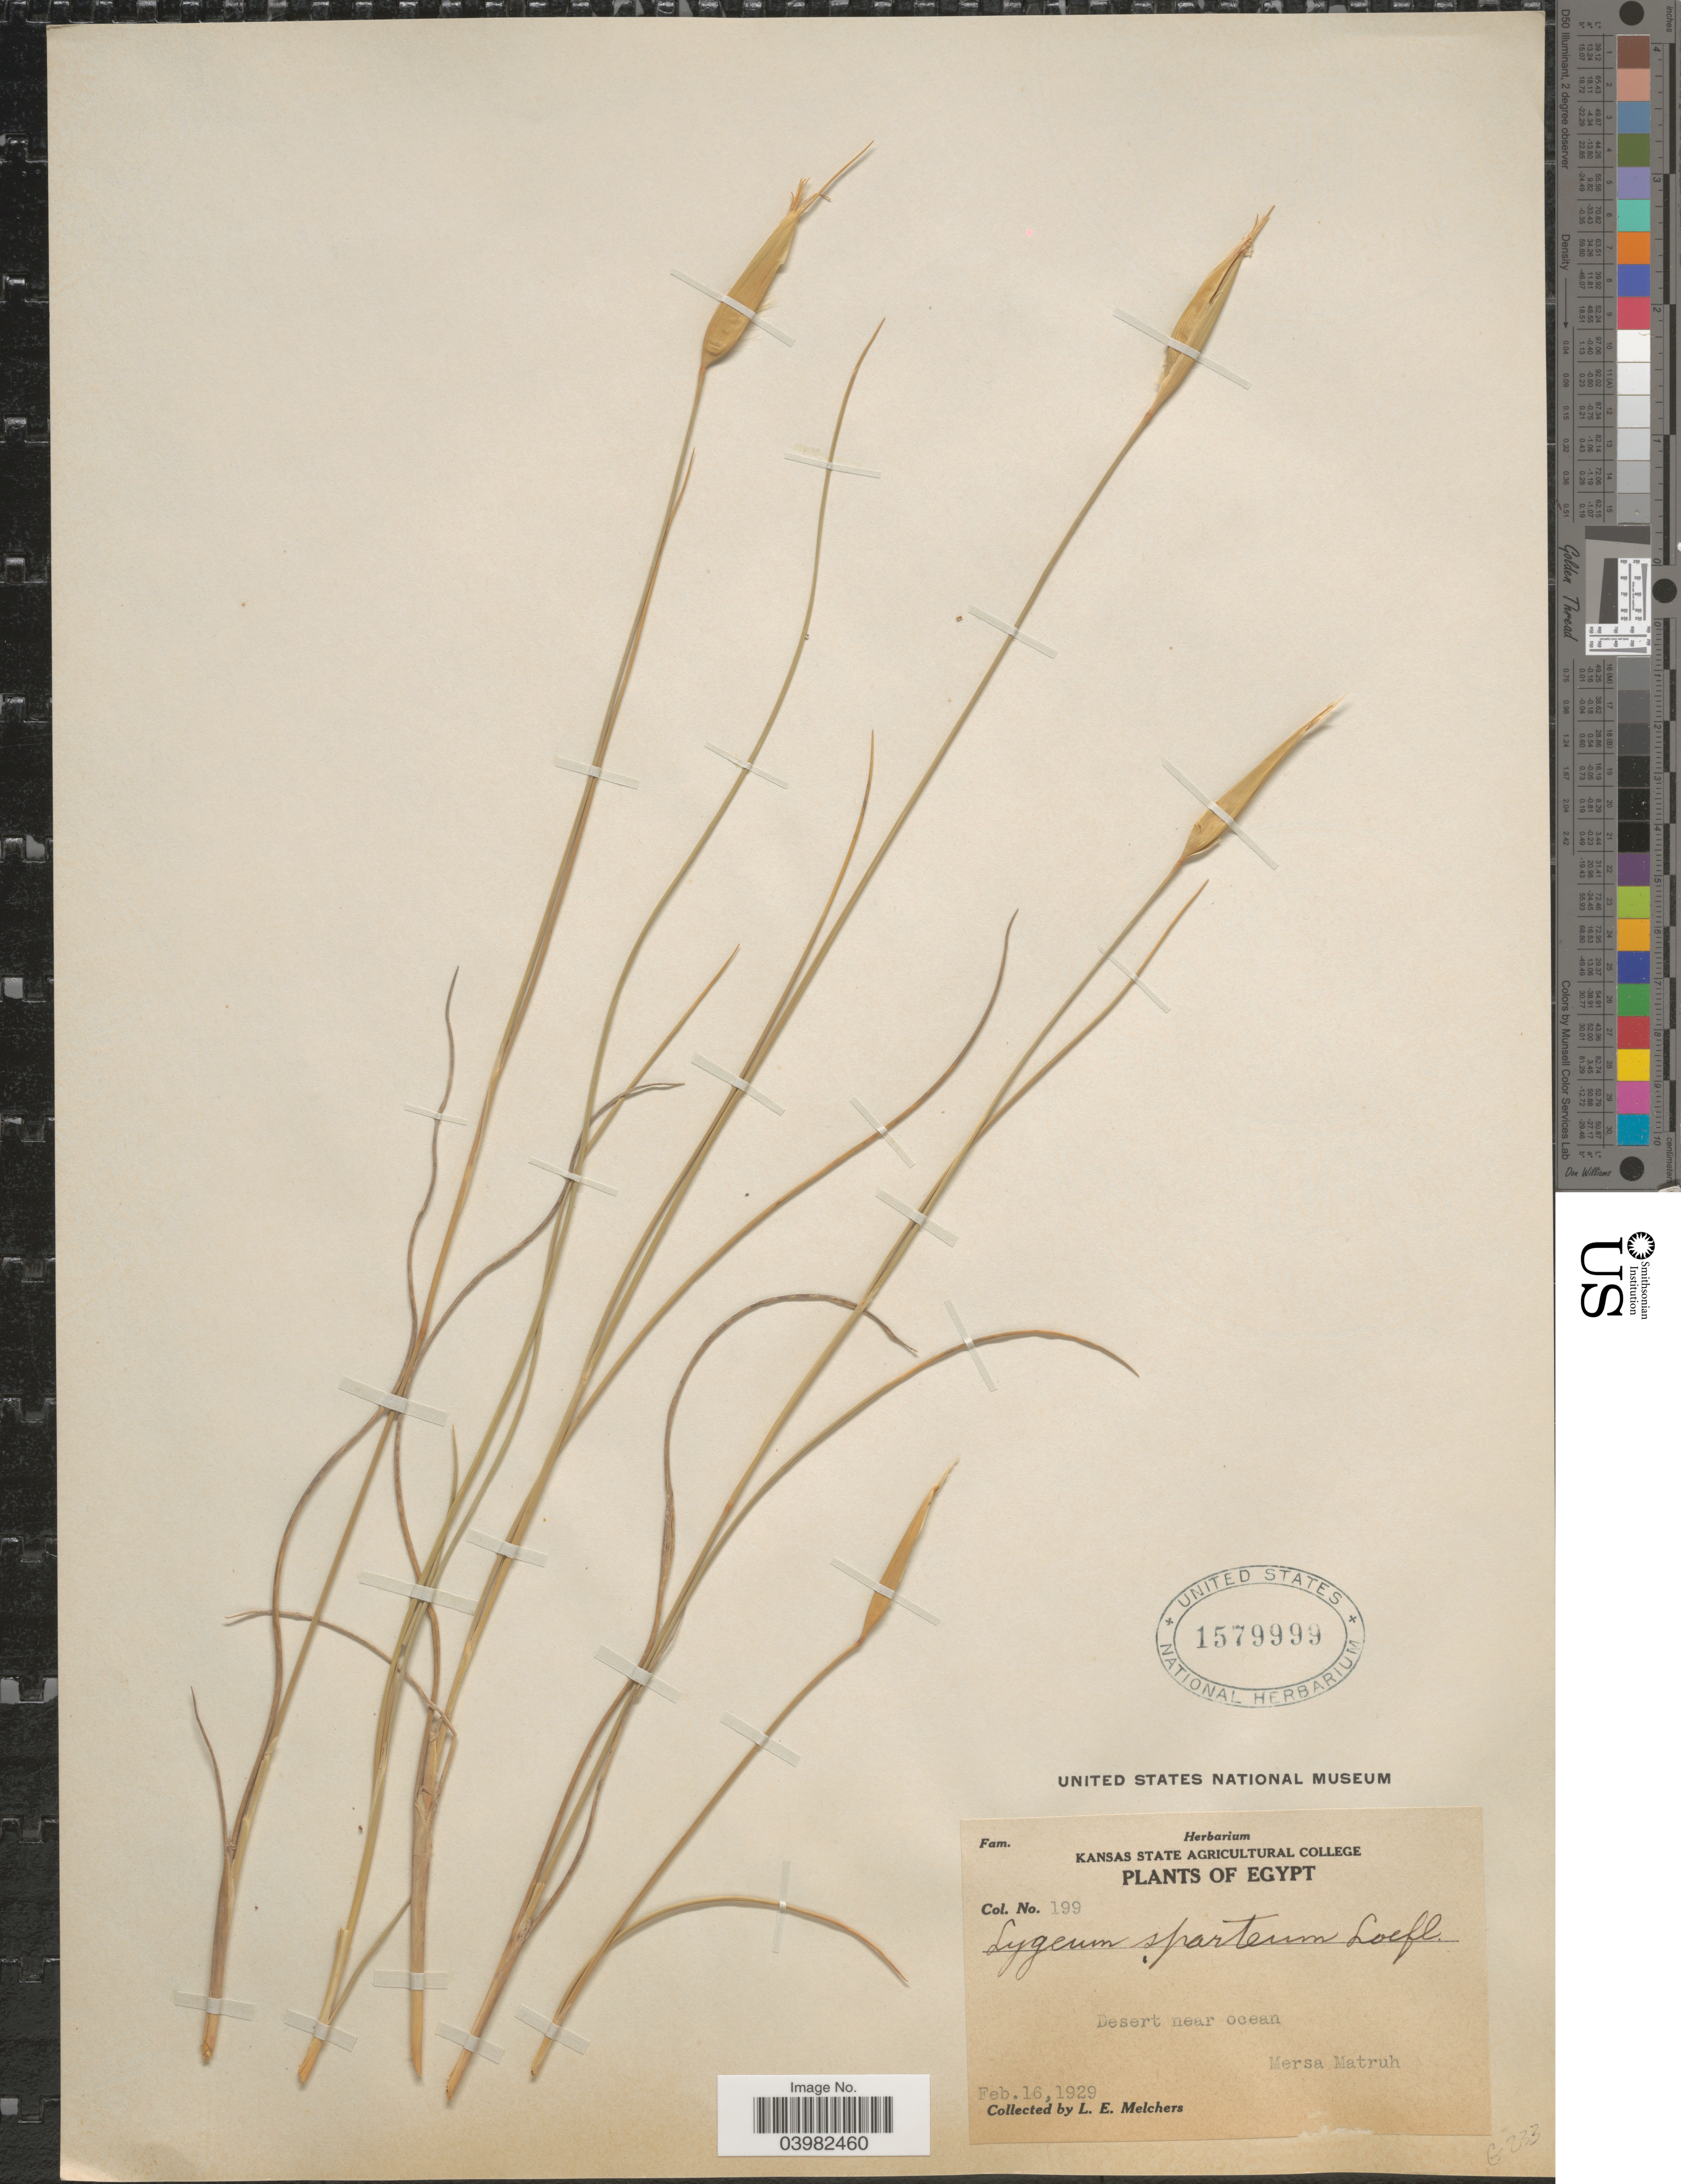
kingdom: Plantae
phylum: Tracheophyta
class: Liliopsida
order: Poales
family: Poaceae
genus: Lygeum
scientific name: Lygeum spartum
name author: L.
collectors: L. Melchers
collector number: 199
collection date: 1929-02-16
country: Egypt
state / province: Matruh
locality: Desert near ocean. Mersa Matruh.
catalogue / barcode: US 1579999